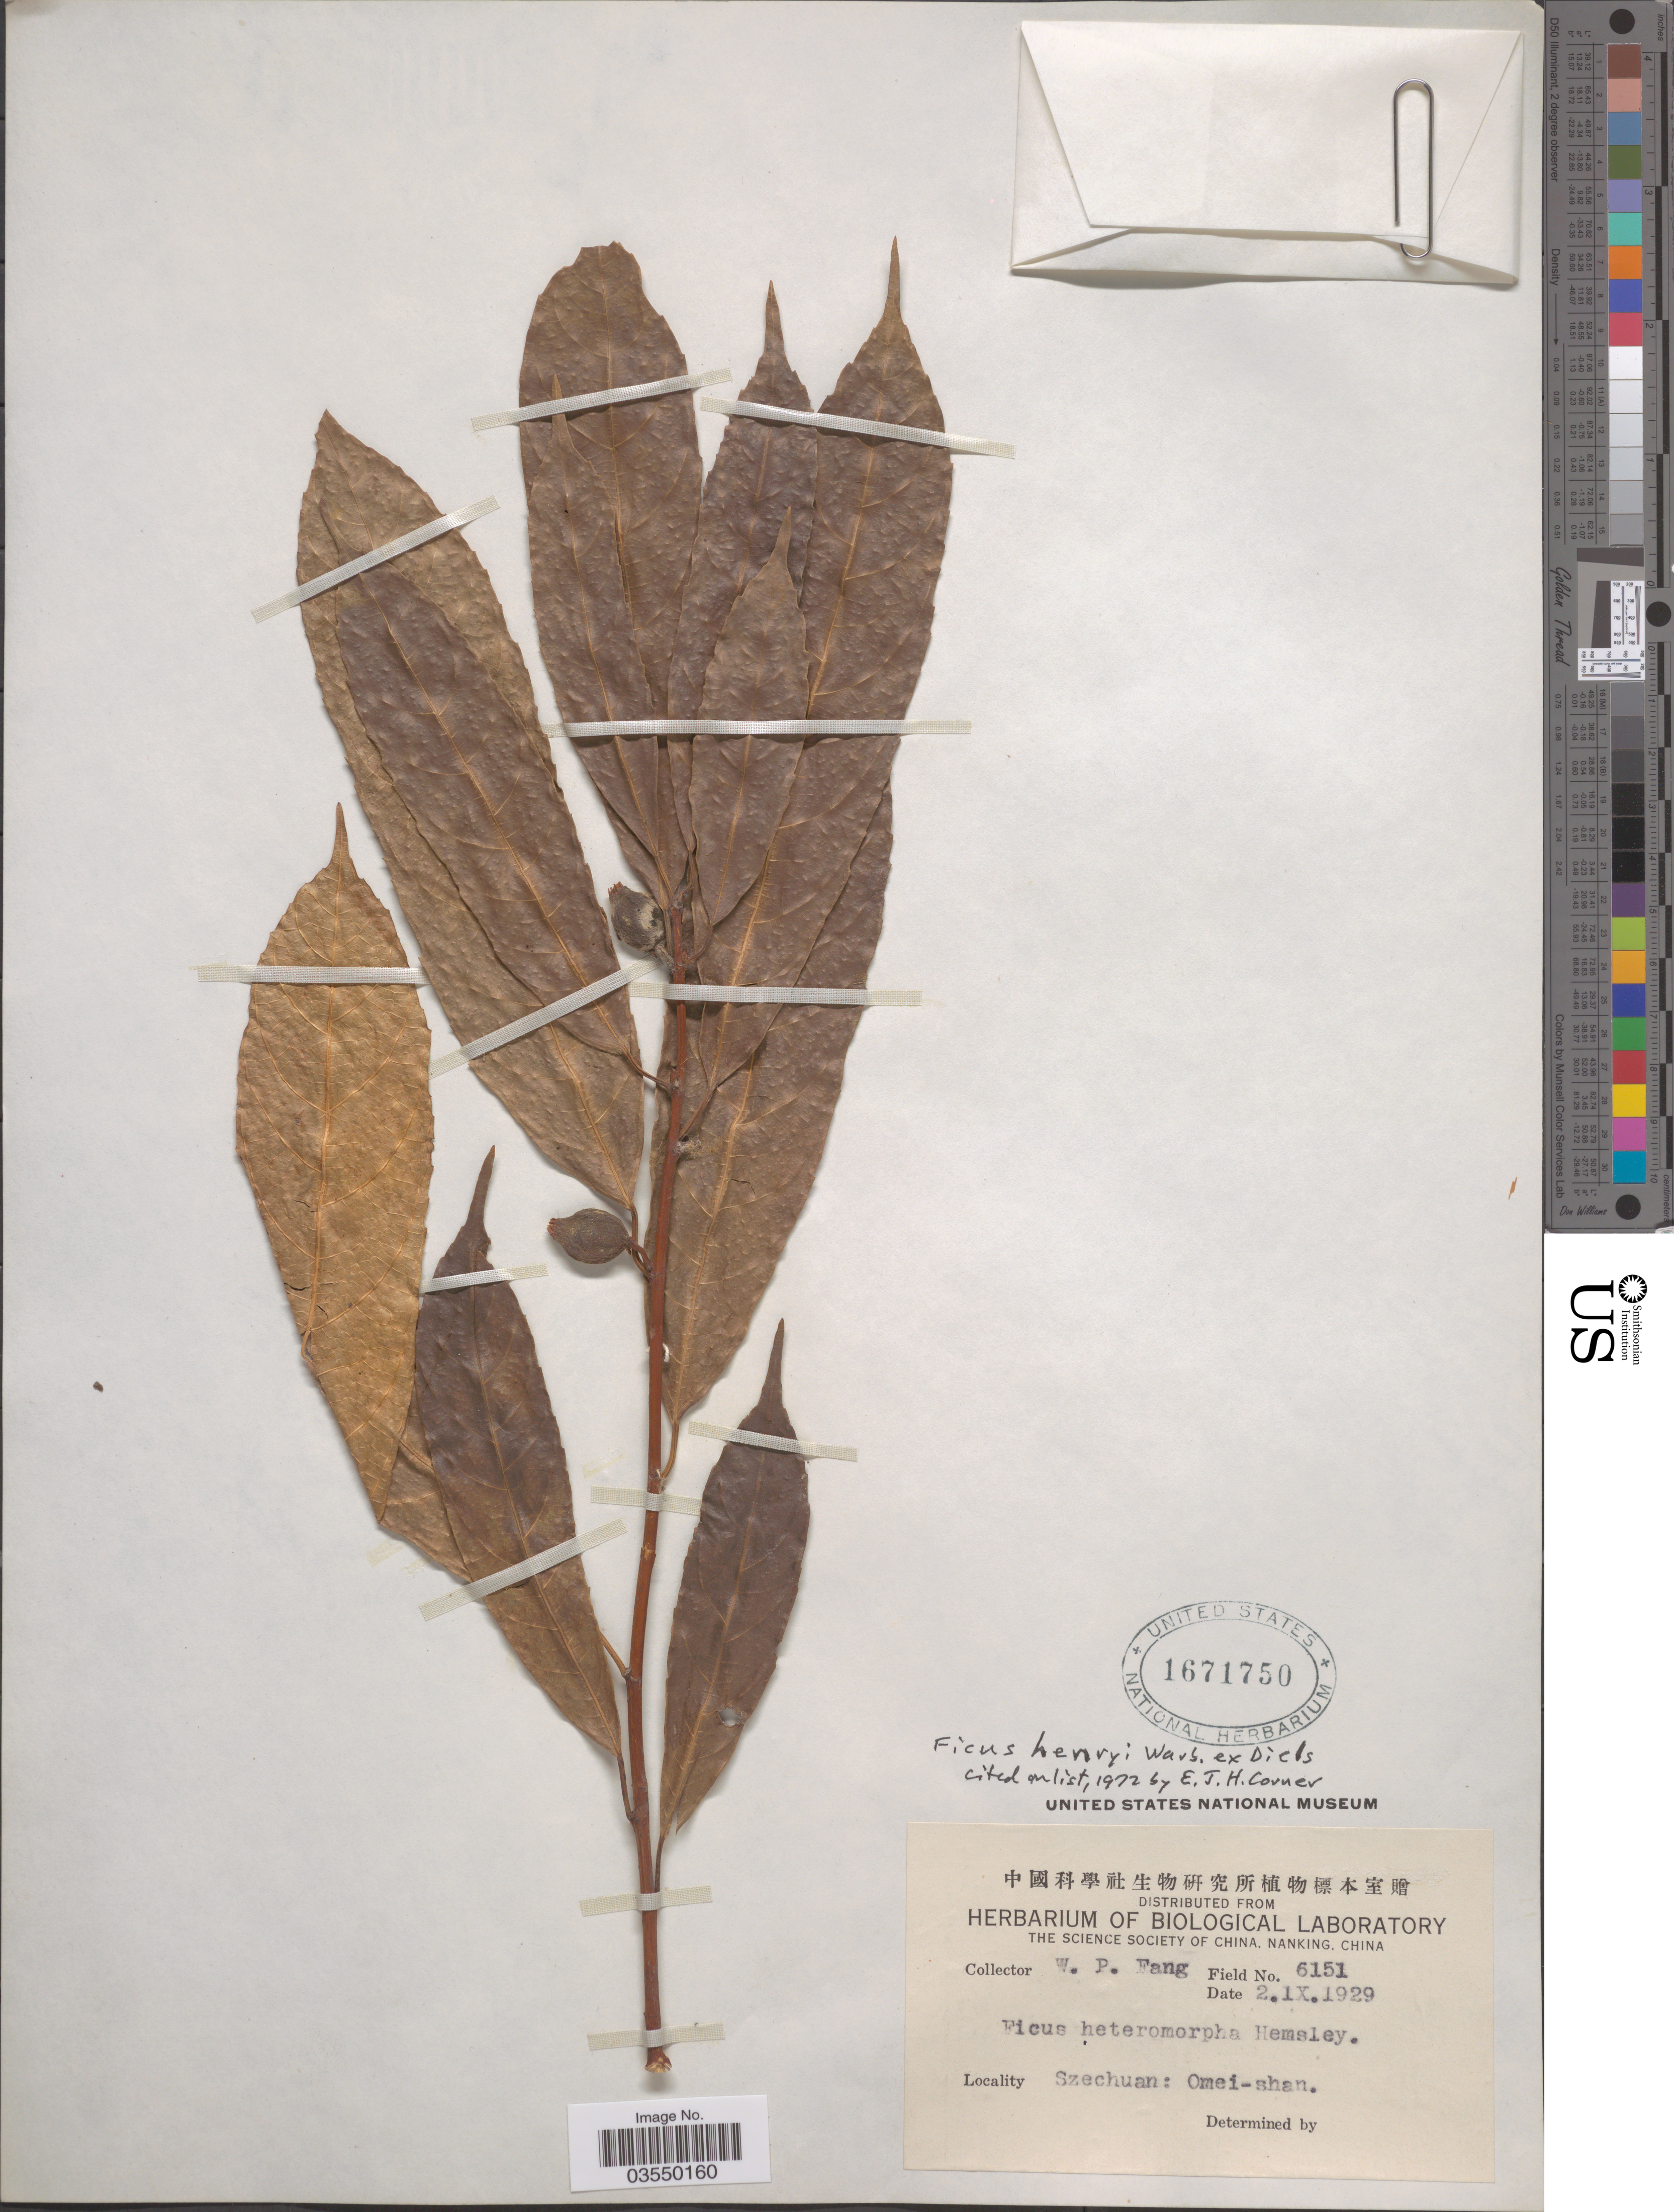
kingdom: Plantae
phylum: Tracheophyta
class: Magnoliopsida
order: Rosales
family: Moraceae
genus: Ficus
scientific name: Ficus henryi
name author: Warb. ex E. Pritz. in Diels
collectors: W. P. Fang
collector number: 6151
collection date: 1929-09-02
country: China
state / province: Sichuan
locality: Szechuan: Omei-shan.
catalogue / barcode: US 1671750